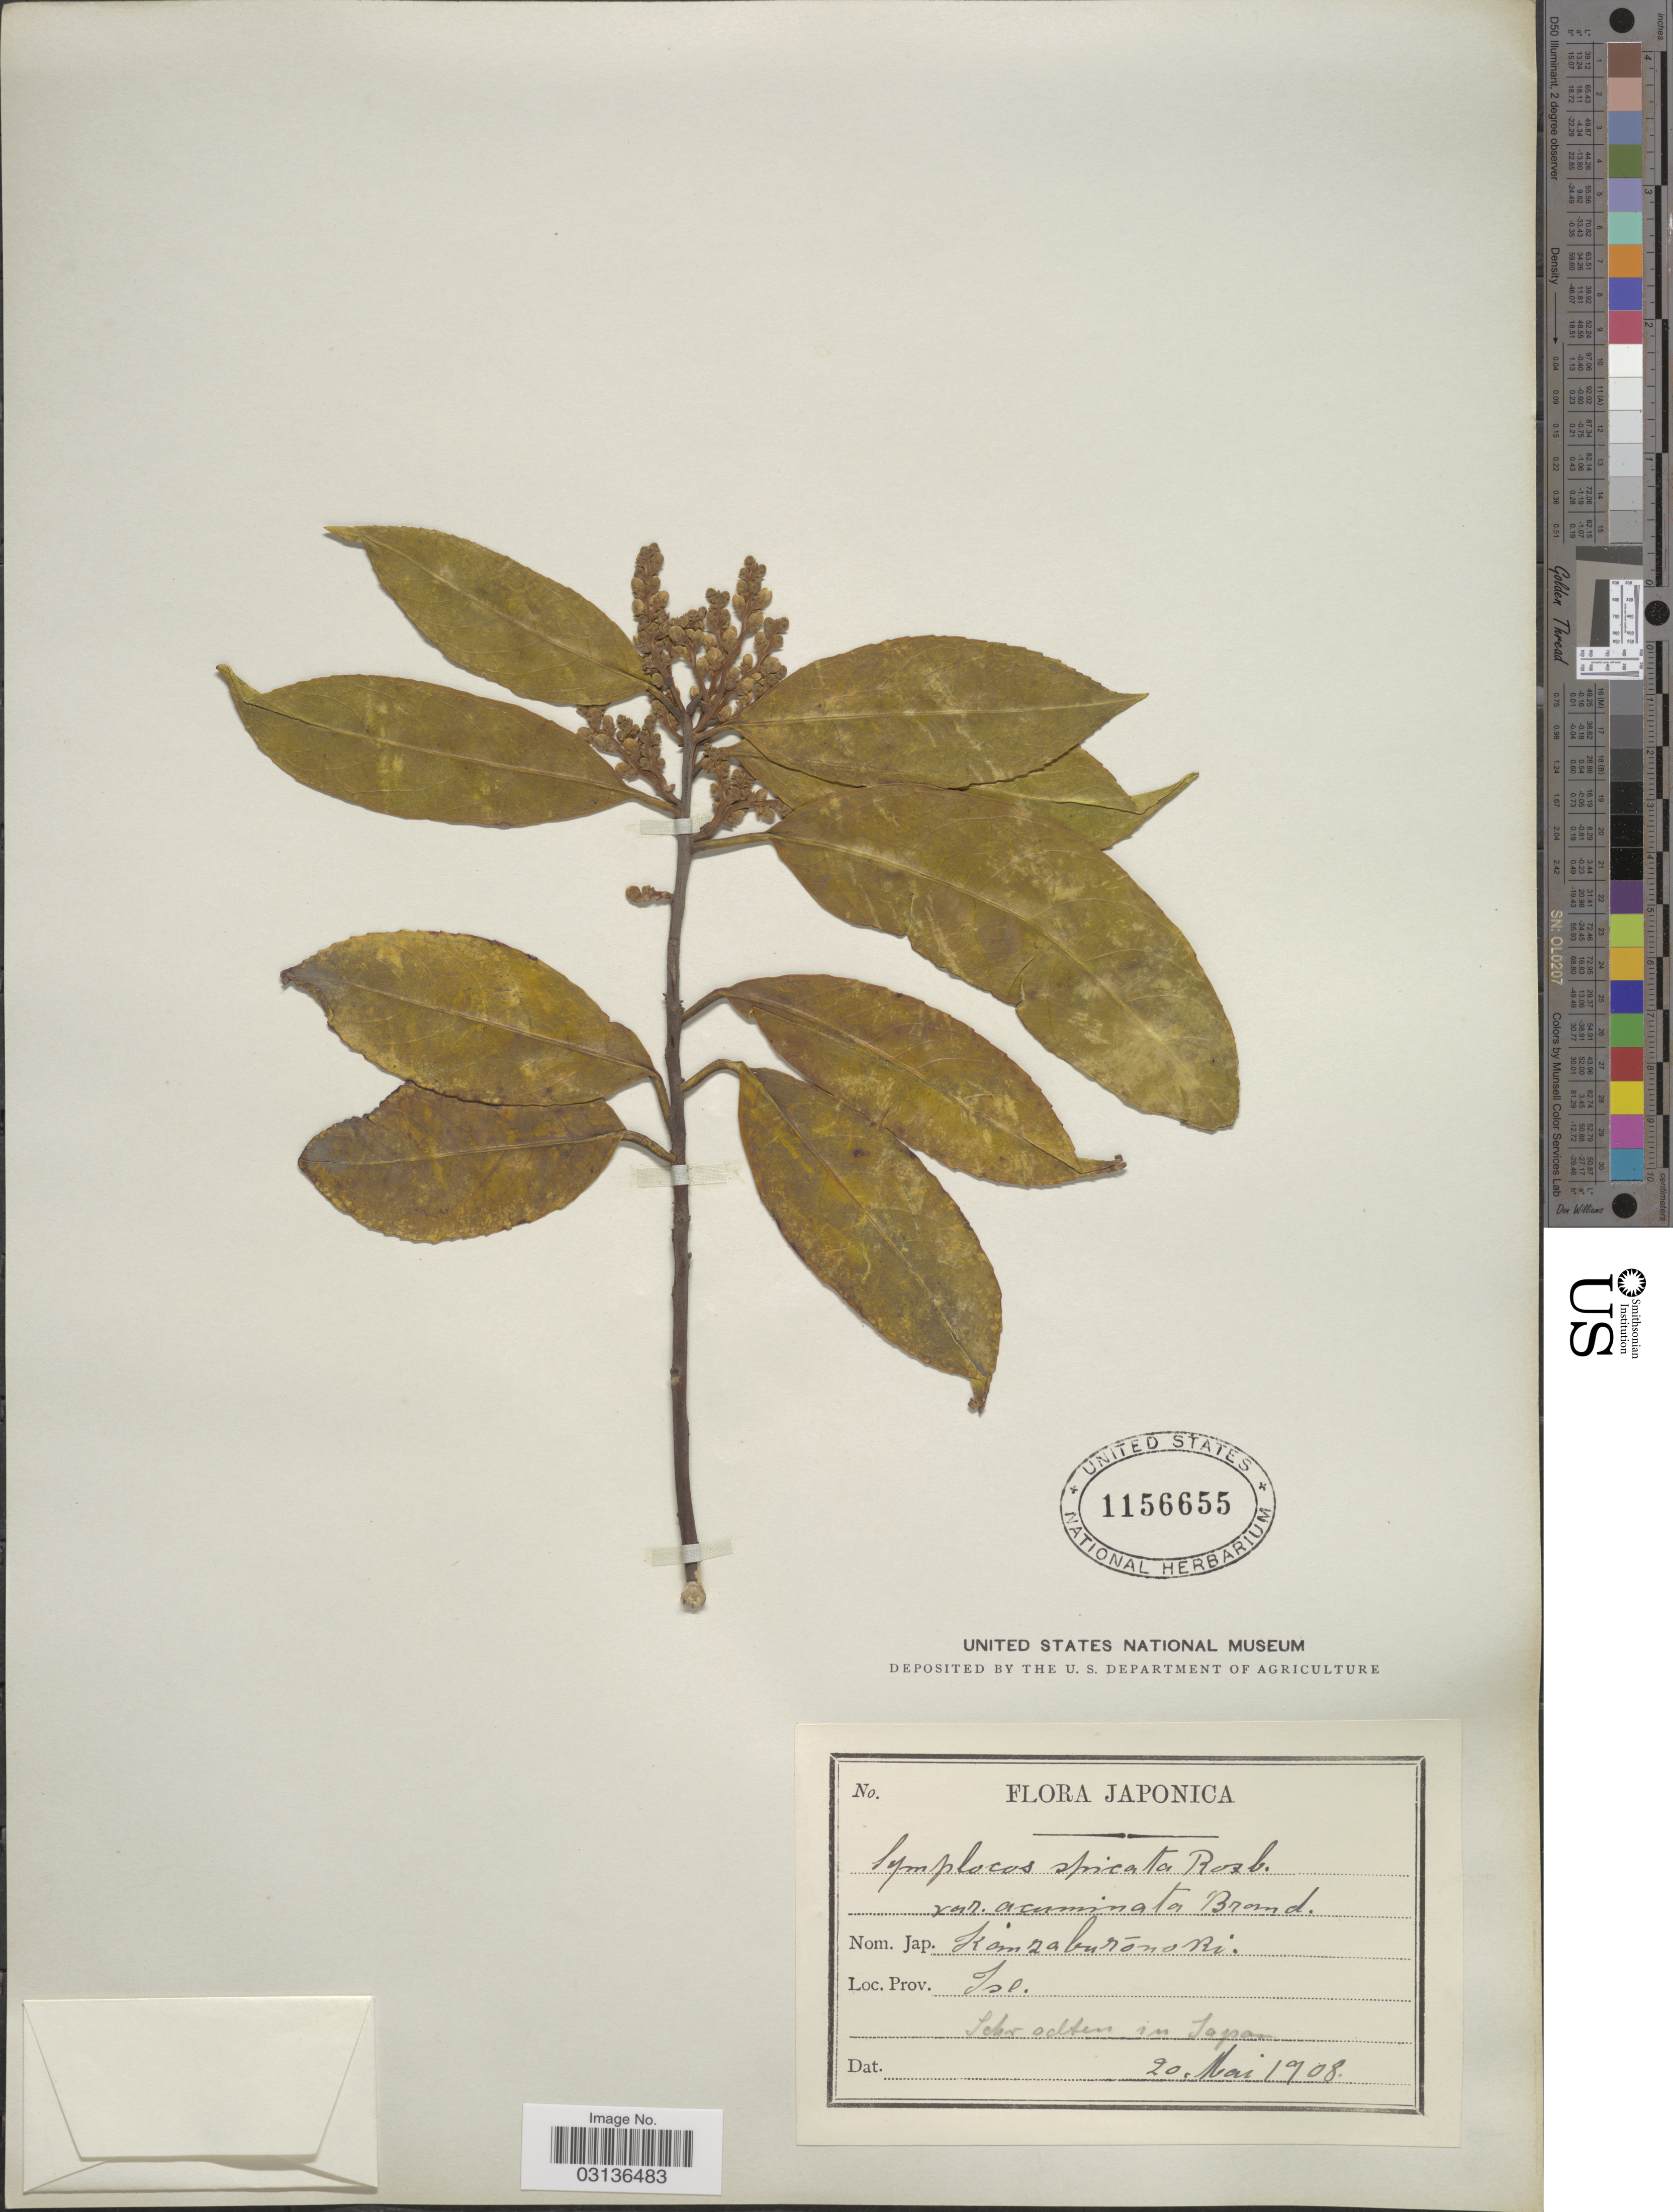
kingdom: Plantae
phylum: Tracheophyta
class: Magnoliopsida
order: Ericales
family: Symplocaceae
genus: Symplocos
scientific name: Symplocos cochinchinensis subsp. laurina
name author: (Retz.) Noot.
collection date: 1908-05-20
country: Japan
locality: Isl.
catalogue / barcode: US 1156655